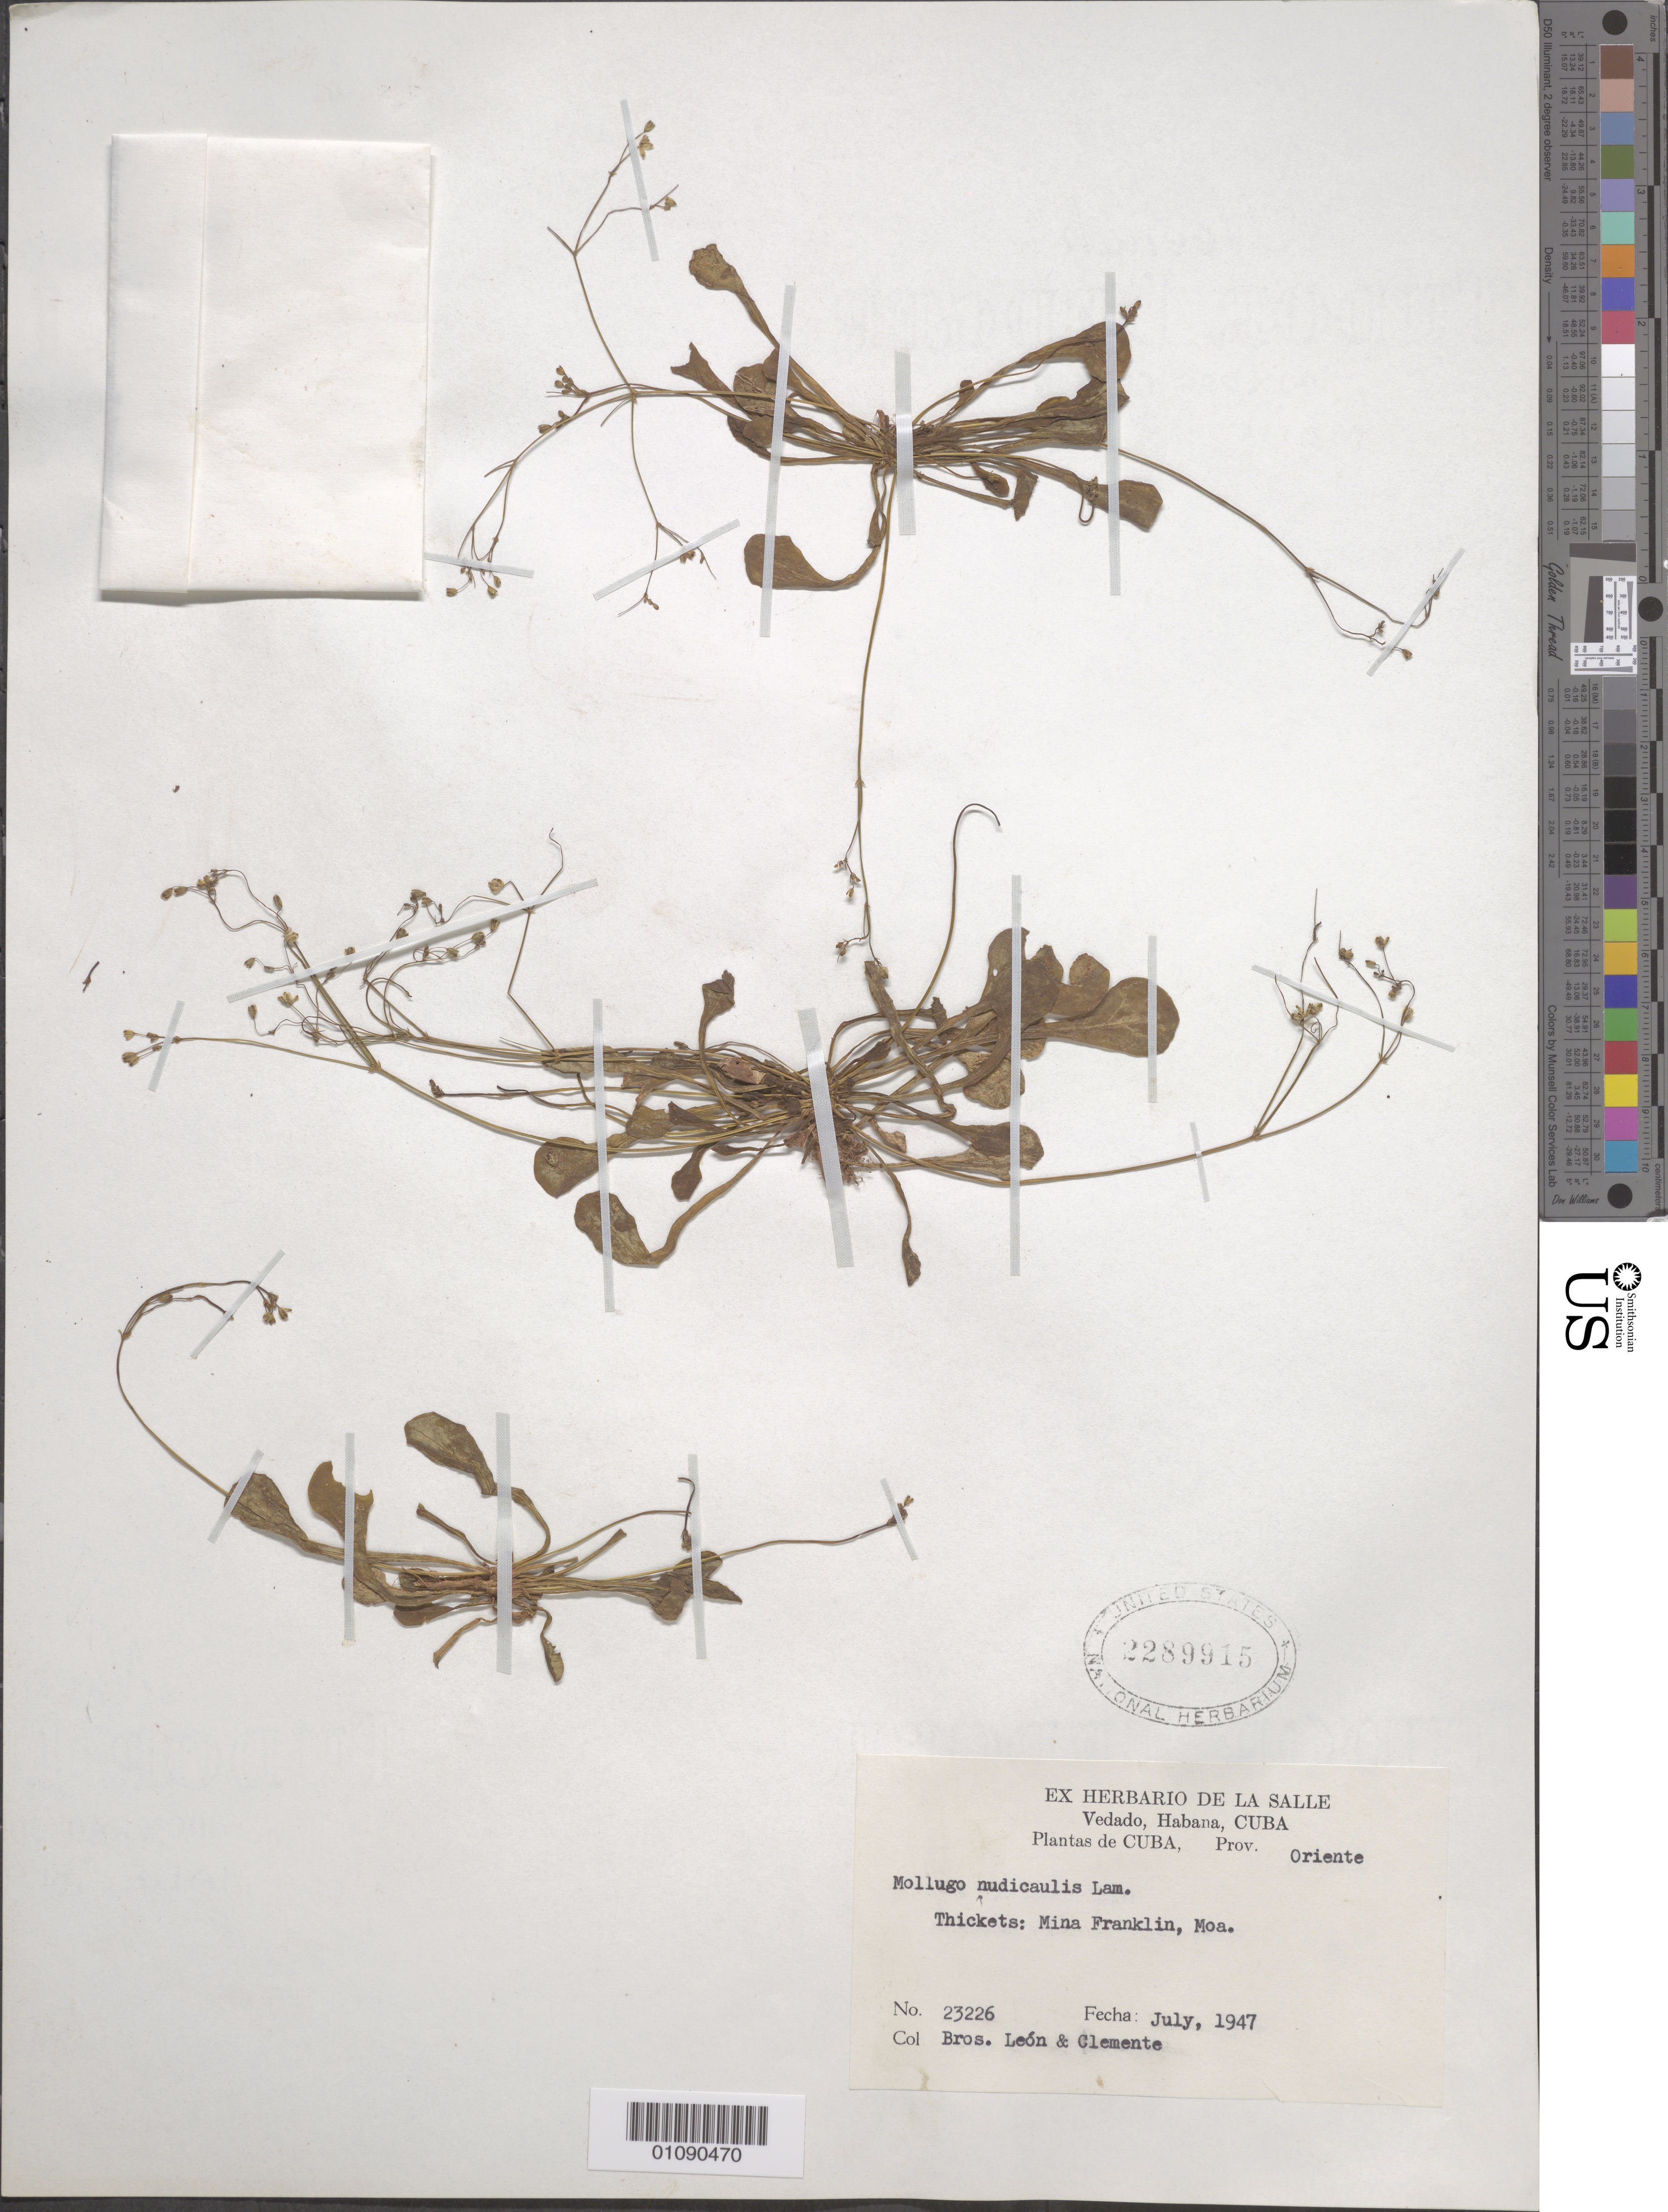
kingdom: Plantae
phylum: Tracheophyta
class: Magnoliopsida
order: Caryophyllales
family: Molluginaceae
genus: Paramollugo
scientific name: Paramollugo spathulata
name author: (Sw.) Sukhor.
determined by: Strong, Mark T., (BOT), Smithsonian Institution - National Museum of Natural History (UNITED STATES)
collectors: Bro. León & -- Clemente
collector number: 23226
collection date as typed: Jul 1947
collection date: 1947-07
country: Cuba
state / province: Holguín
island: Cuba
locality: Oriente, Moa, Mina Franklin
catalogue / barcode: US 2289915